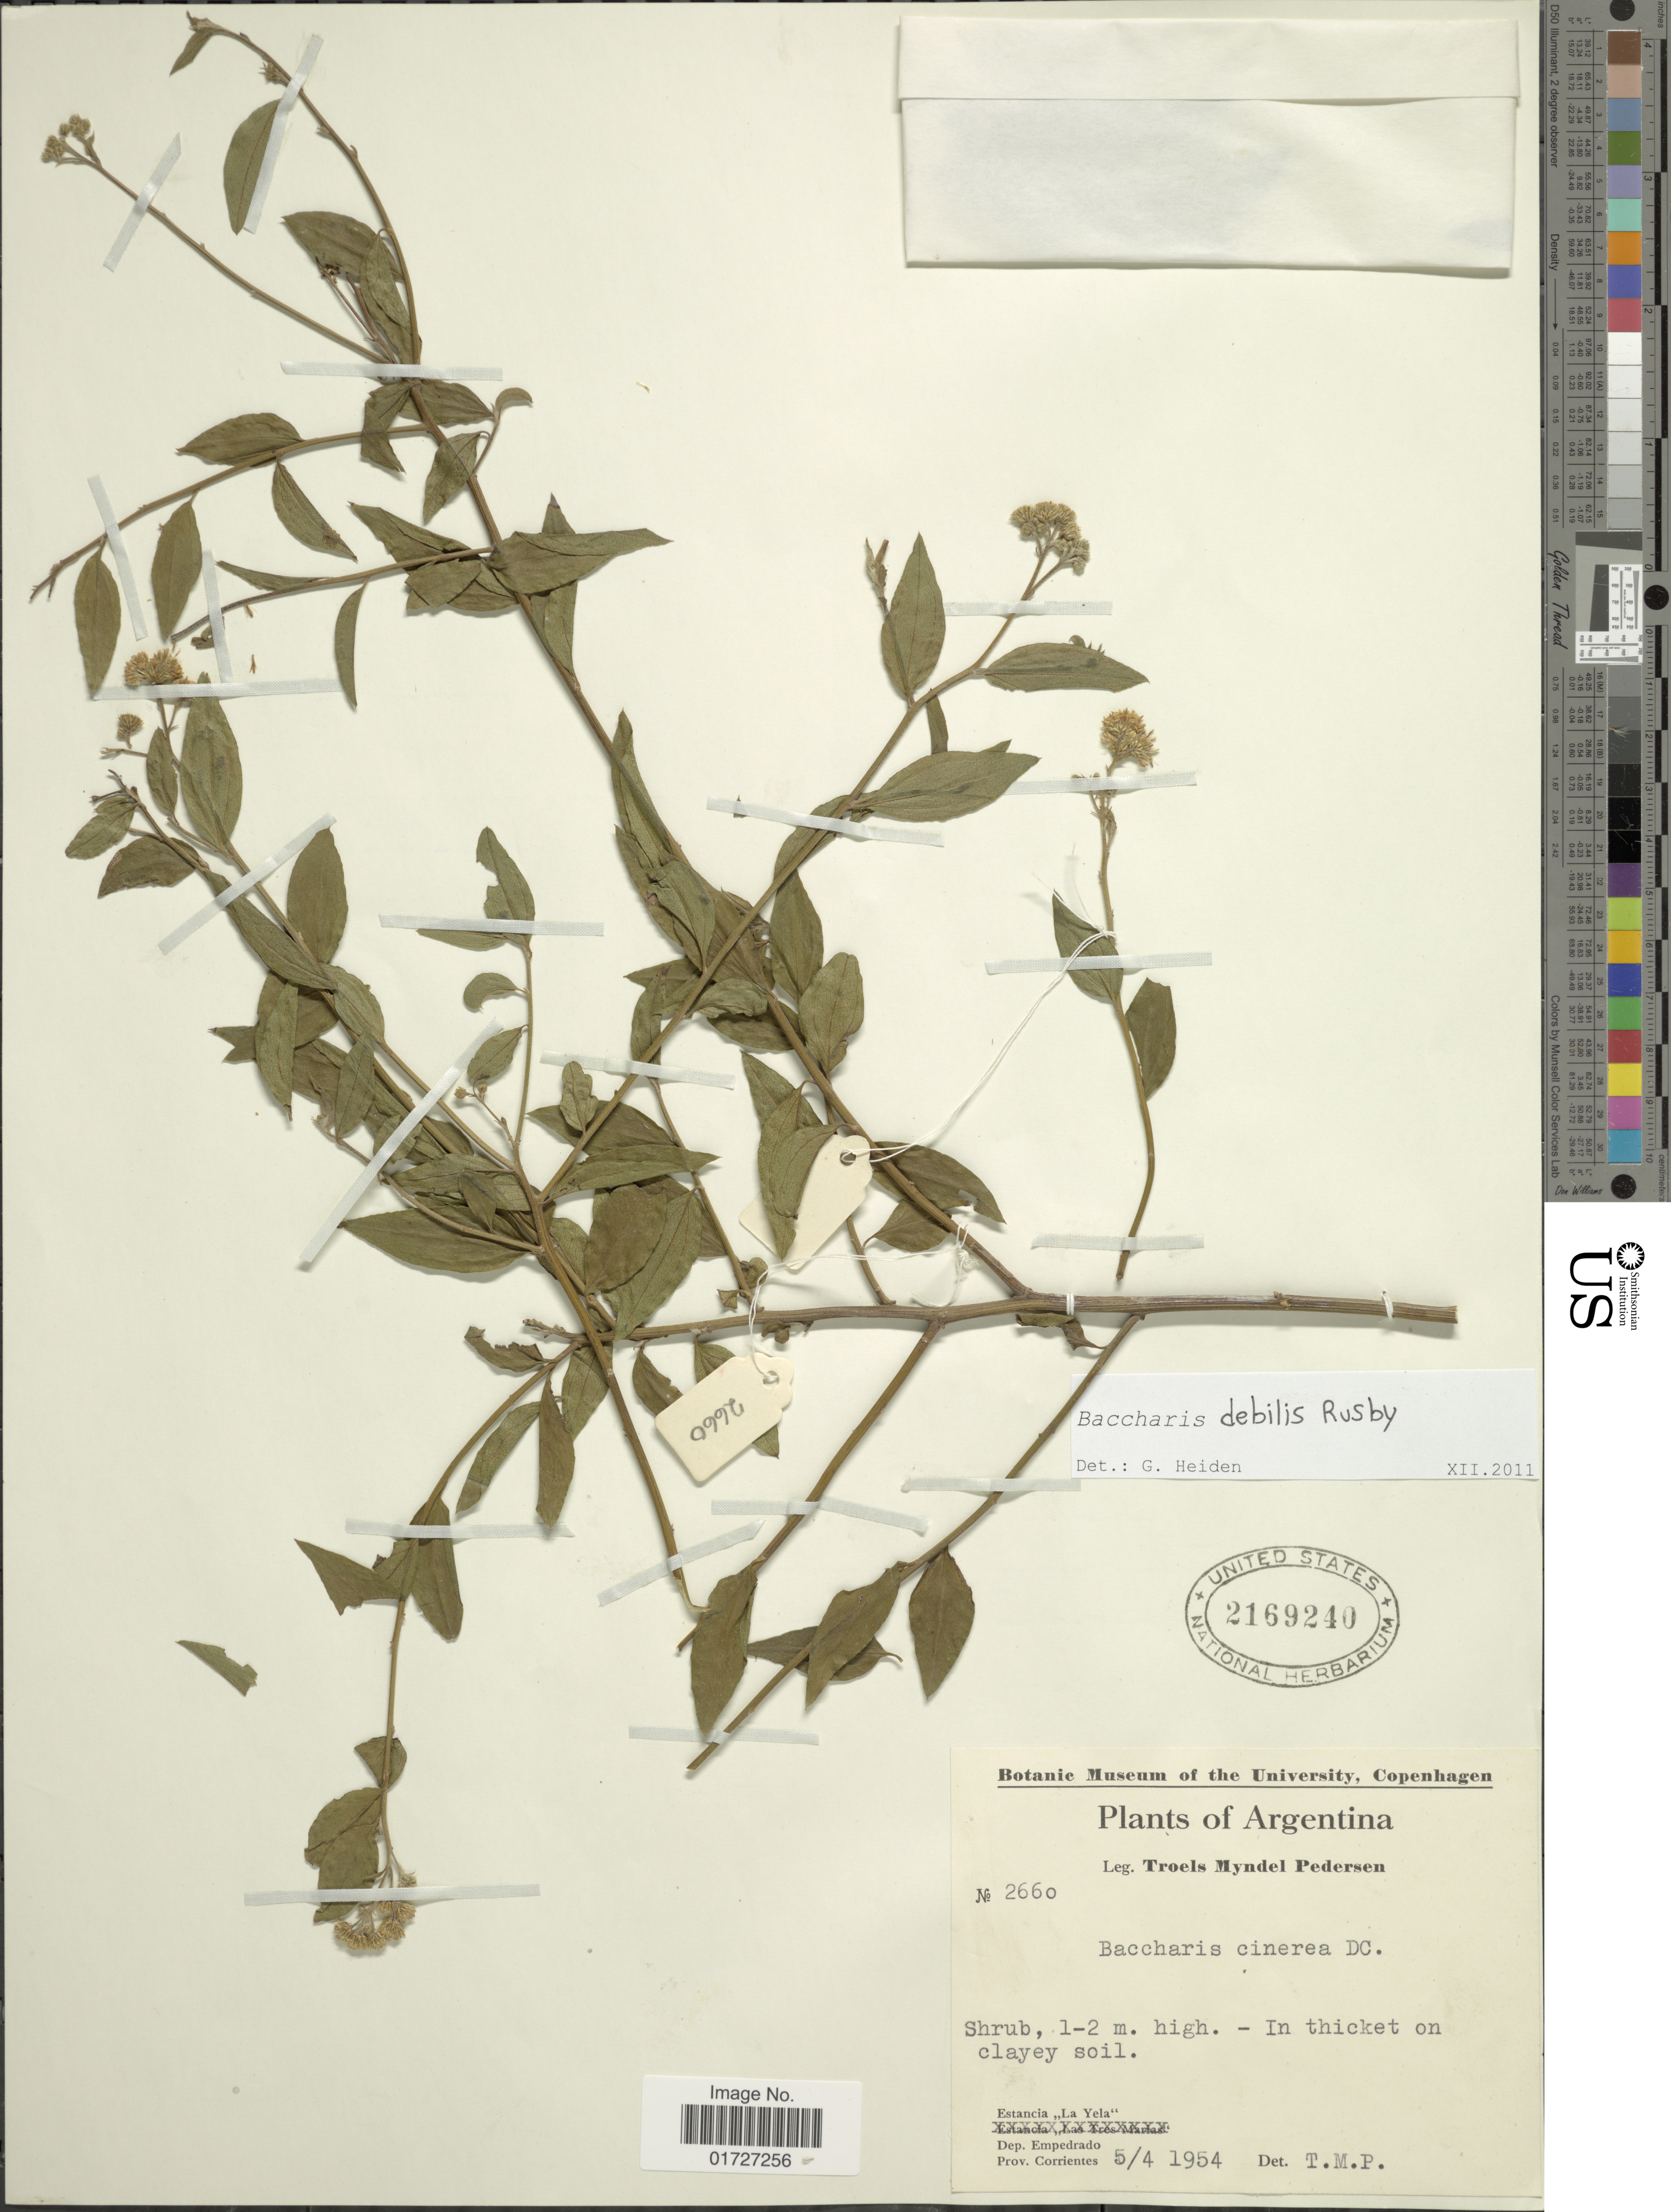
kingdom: Plantae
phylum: Tracheophyta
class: Magnoliopsida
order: Asterales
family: Asteraceae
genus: Baccharis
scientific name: Baccharis debilis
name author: Rusby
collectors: T. Pederson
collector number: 2660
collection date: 1954-04-05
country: Argentina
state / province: Corrientes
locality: Estancia La Yela, Dep. Empedrado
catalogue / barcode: US 2169240